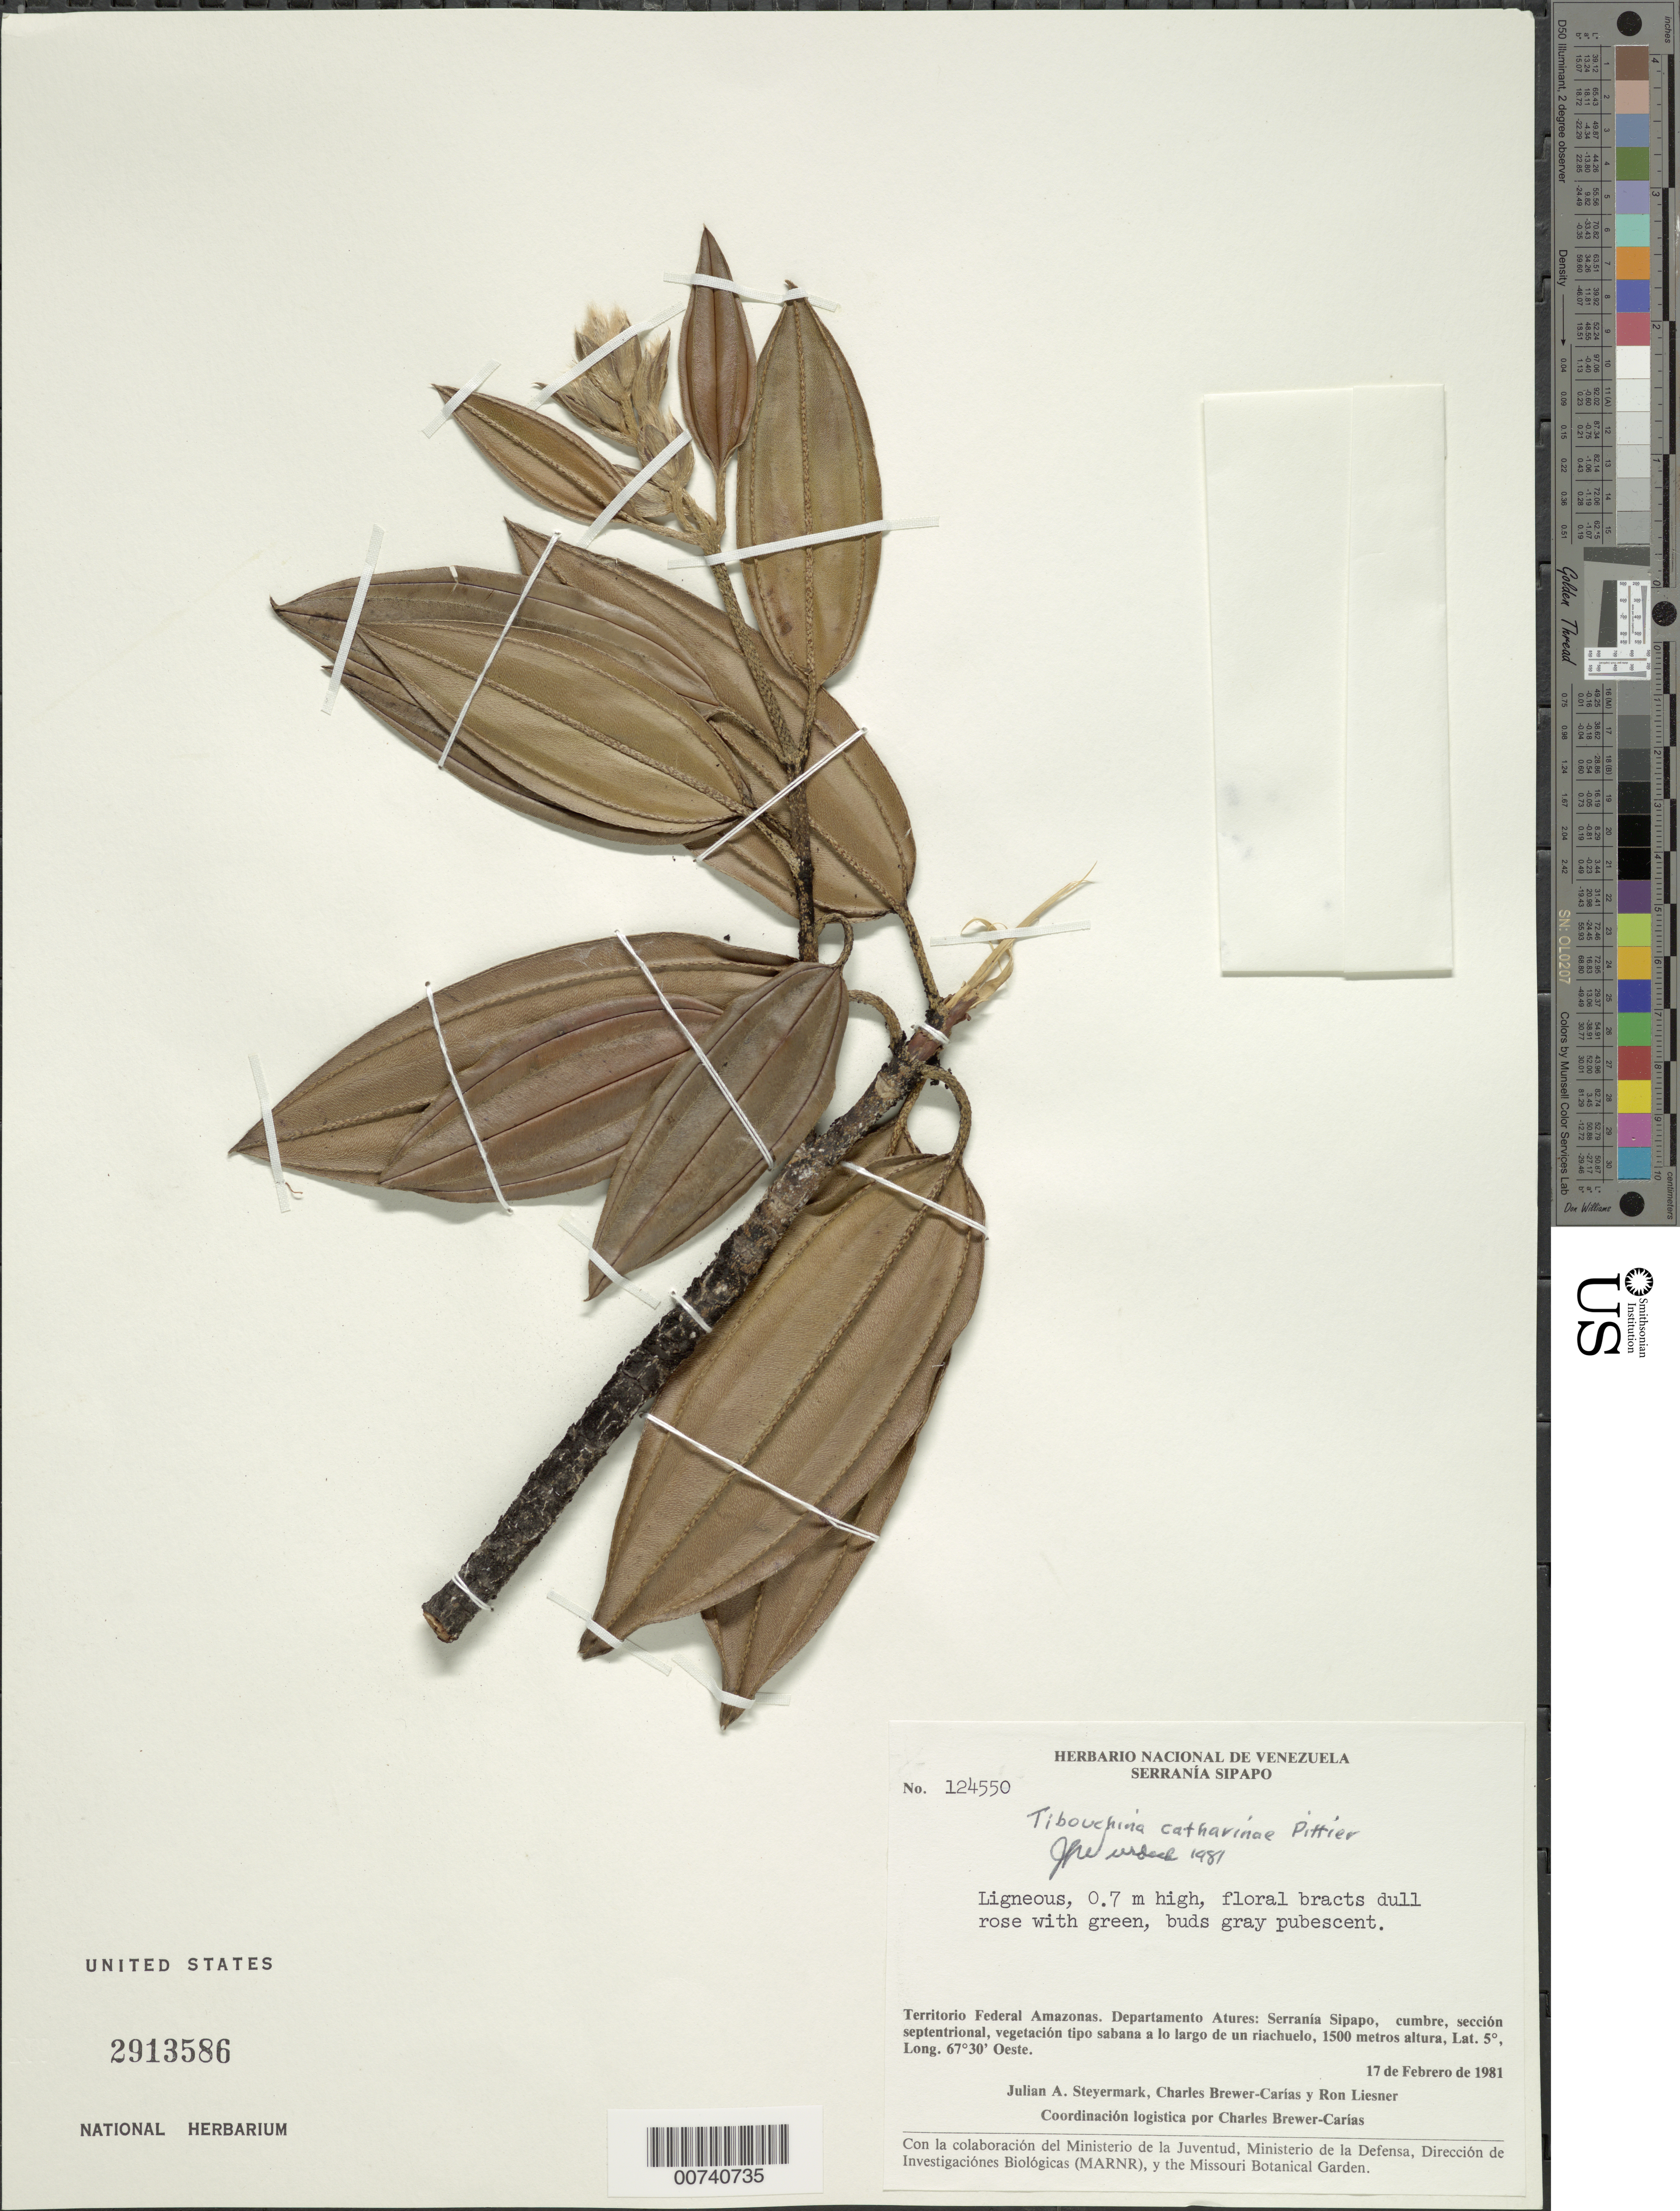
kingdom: Plantae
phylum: Tracheophyta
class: Magnoliopsida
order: Myrtales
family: Melastomataceae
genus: Tibouchina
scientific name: Tibouchina catharinae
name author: Pittier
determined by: Wurdack, John J., (US), US (UNITED STATES)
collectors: J. Steyermark, C. Brewer-Carias & R. L. Liesner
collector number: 124550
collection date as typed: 17-Feb-81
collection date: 1981-02-17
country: Venezuela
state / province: Amazonas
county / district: Atures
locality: Serrania Sipapo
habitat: Savanna along a stream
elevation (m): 1500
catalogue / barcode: US 2913586